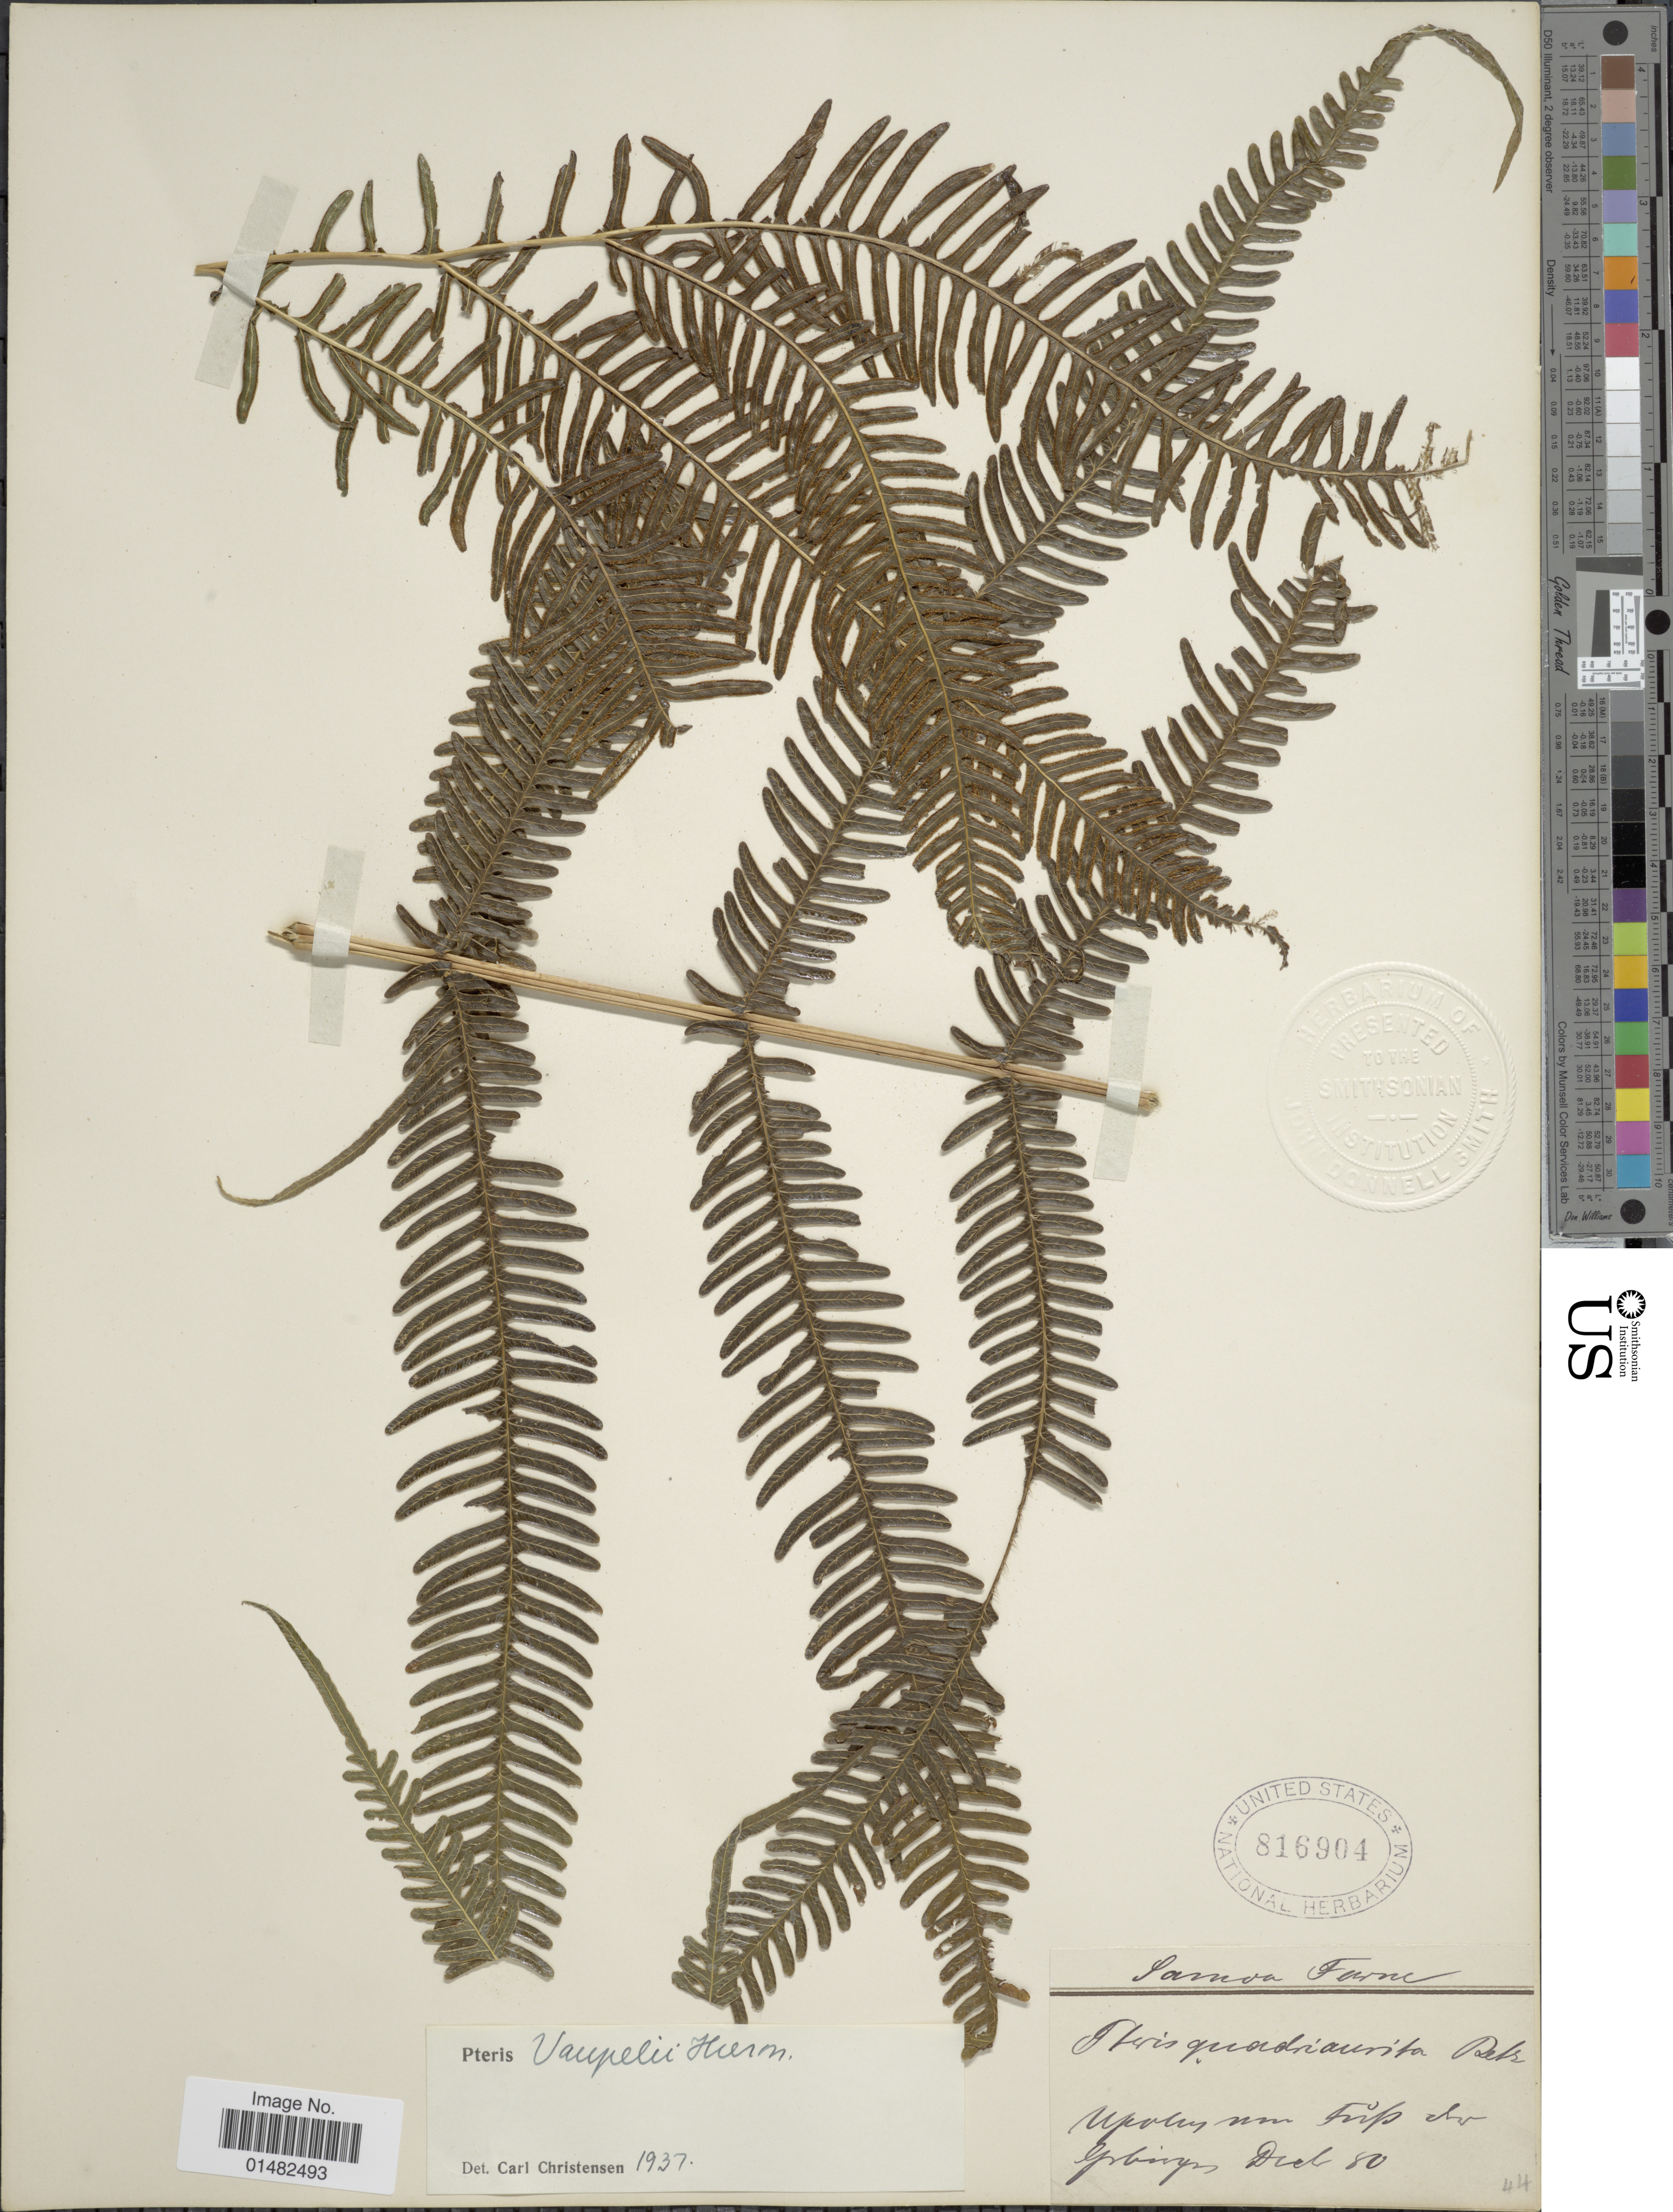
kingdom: Plantae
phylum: Tracheophyta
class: Polypodiopsida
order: Polypodiales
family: Pteridaceae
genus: Pteris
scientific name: Pteris vaupelii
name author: Hieron.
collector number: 80?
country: American Samoa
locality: Samoa, Upolaces nw, trip dw upbrings [unsure placement]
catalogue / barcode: US 816904